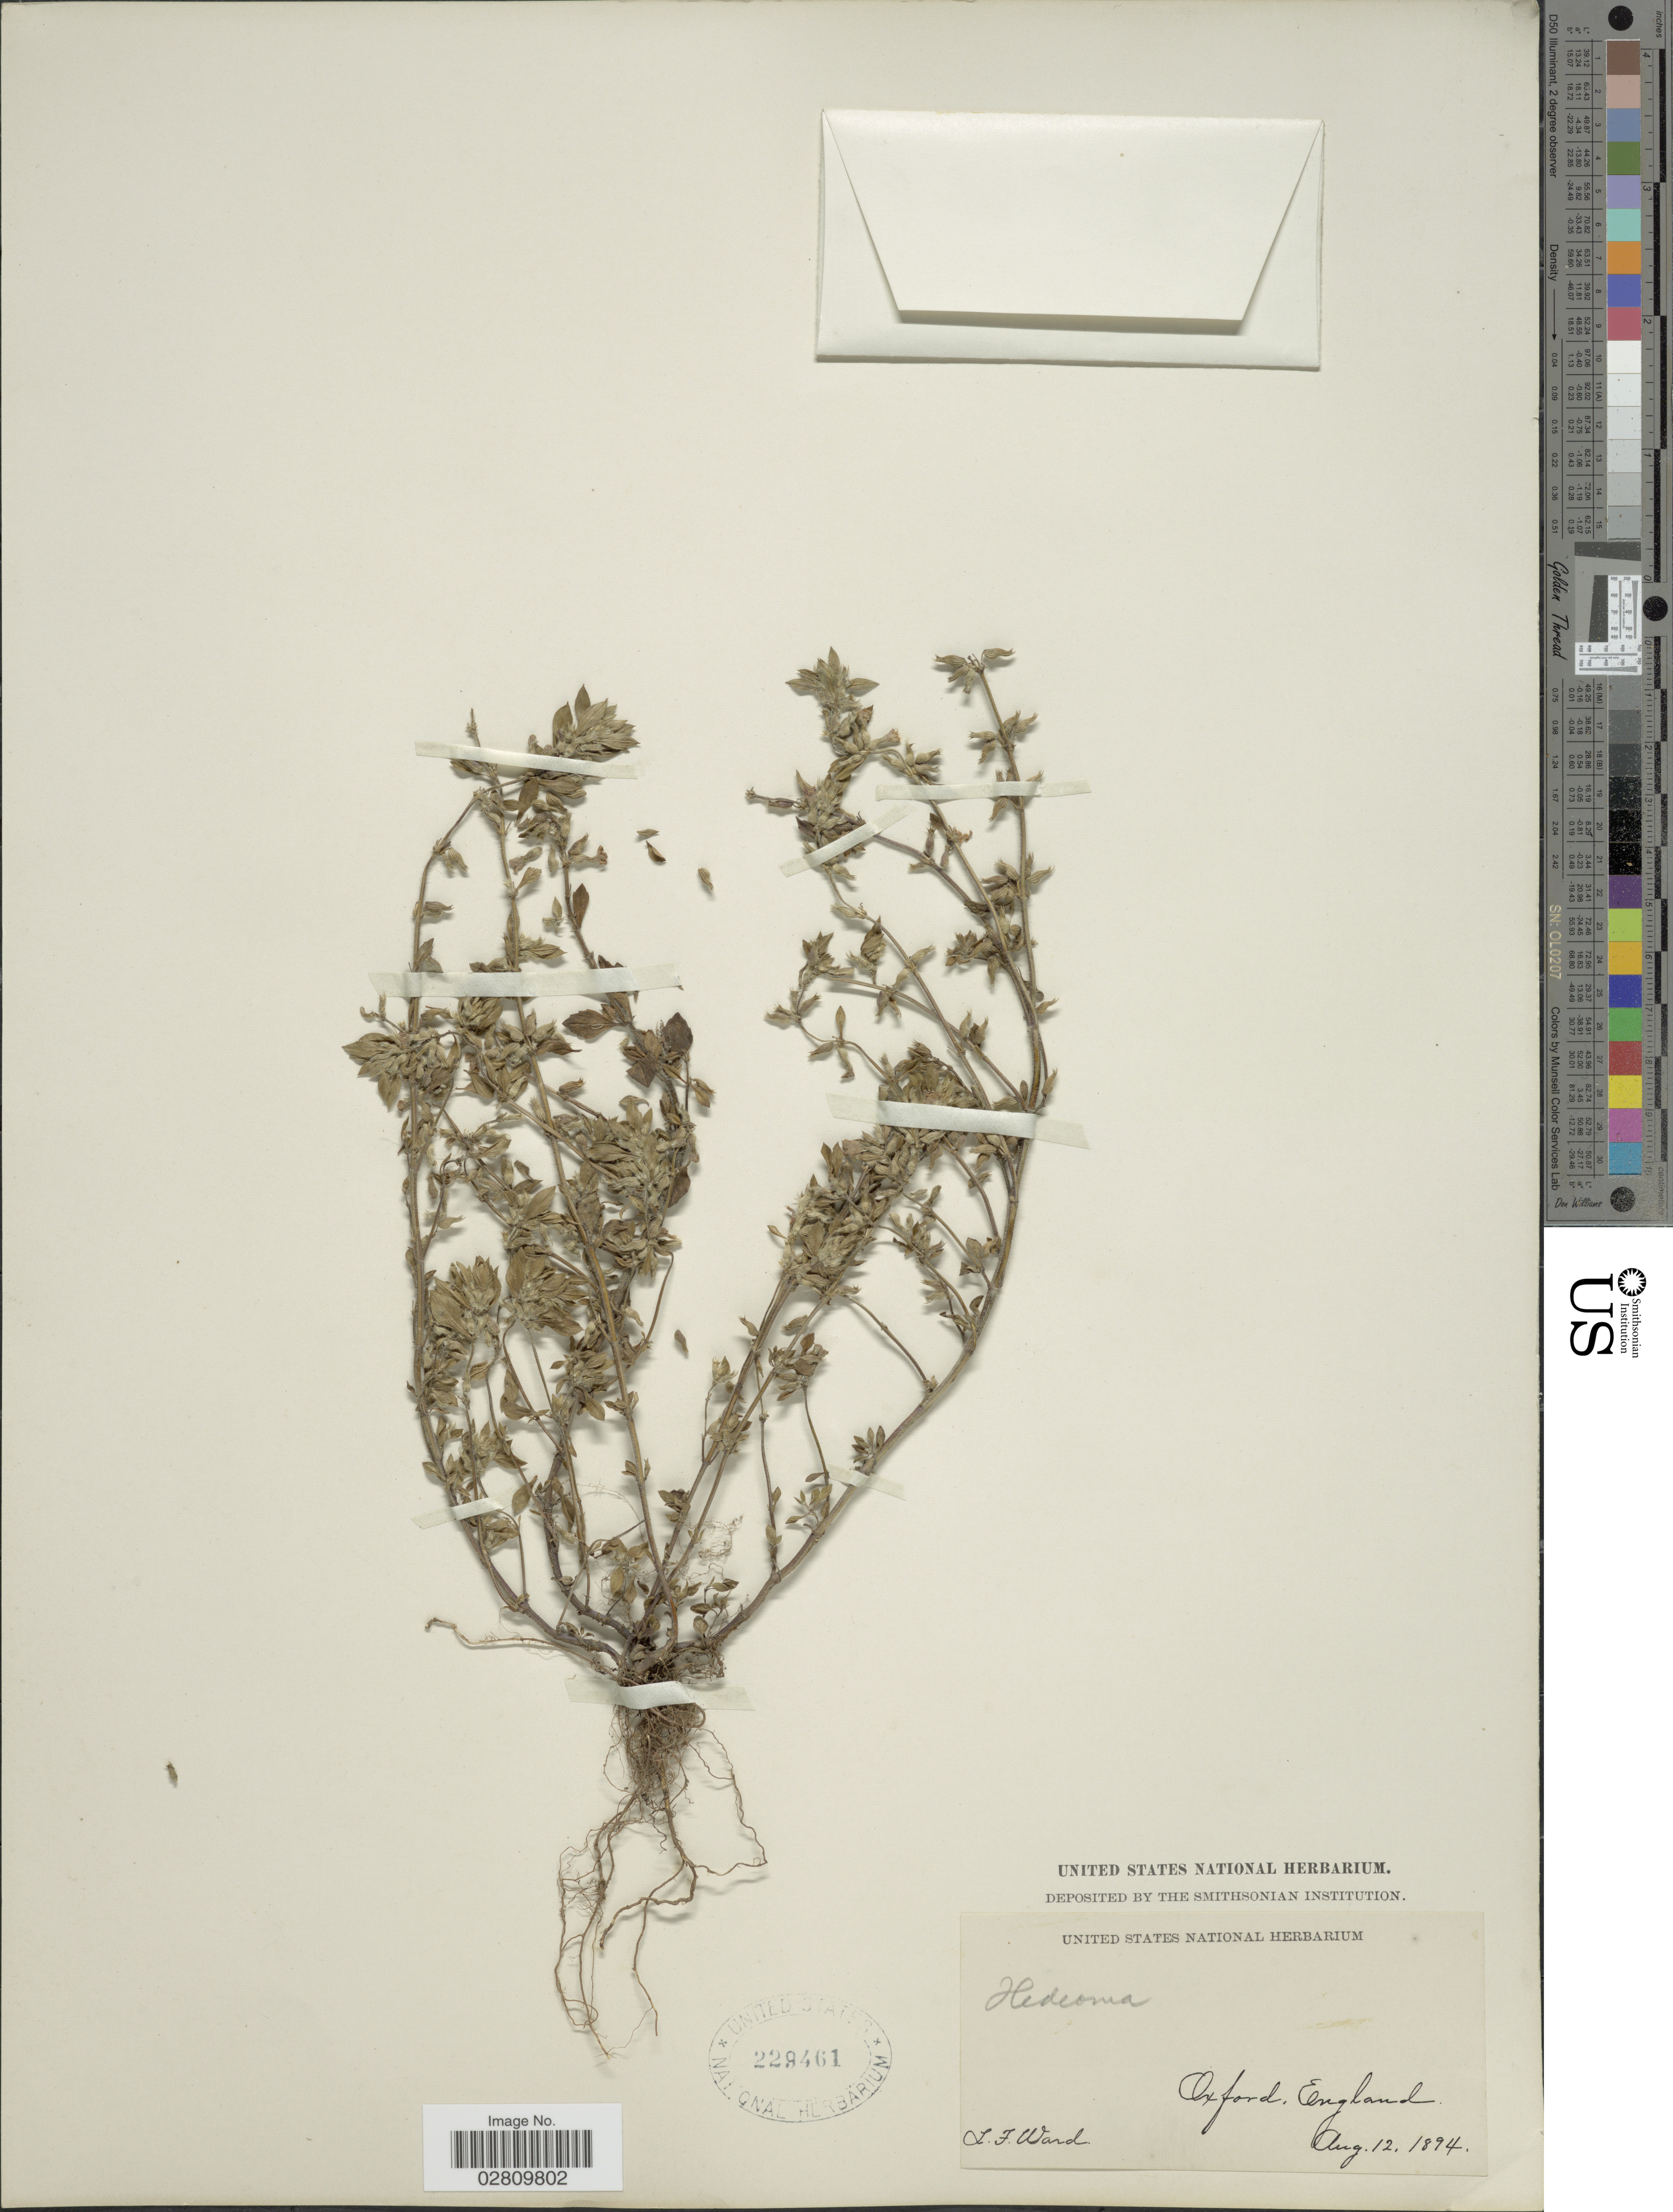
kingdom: Plantae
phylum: Tracheophyta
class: Magnoliopsida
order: Lamiales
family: Lamiaceae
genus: Acinos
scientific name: Acinos acinos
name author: (L.) Huth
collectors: L. Ward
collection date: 1894-08-12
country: United Kingdom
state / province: England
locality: Oxford.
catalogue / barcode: US 229461